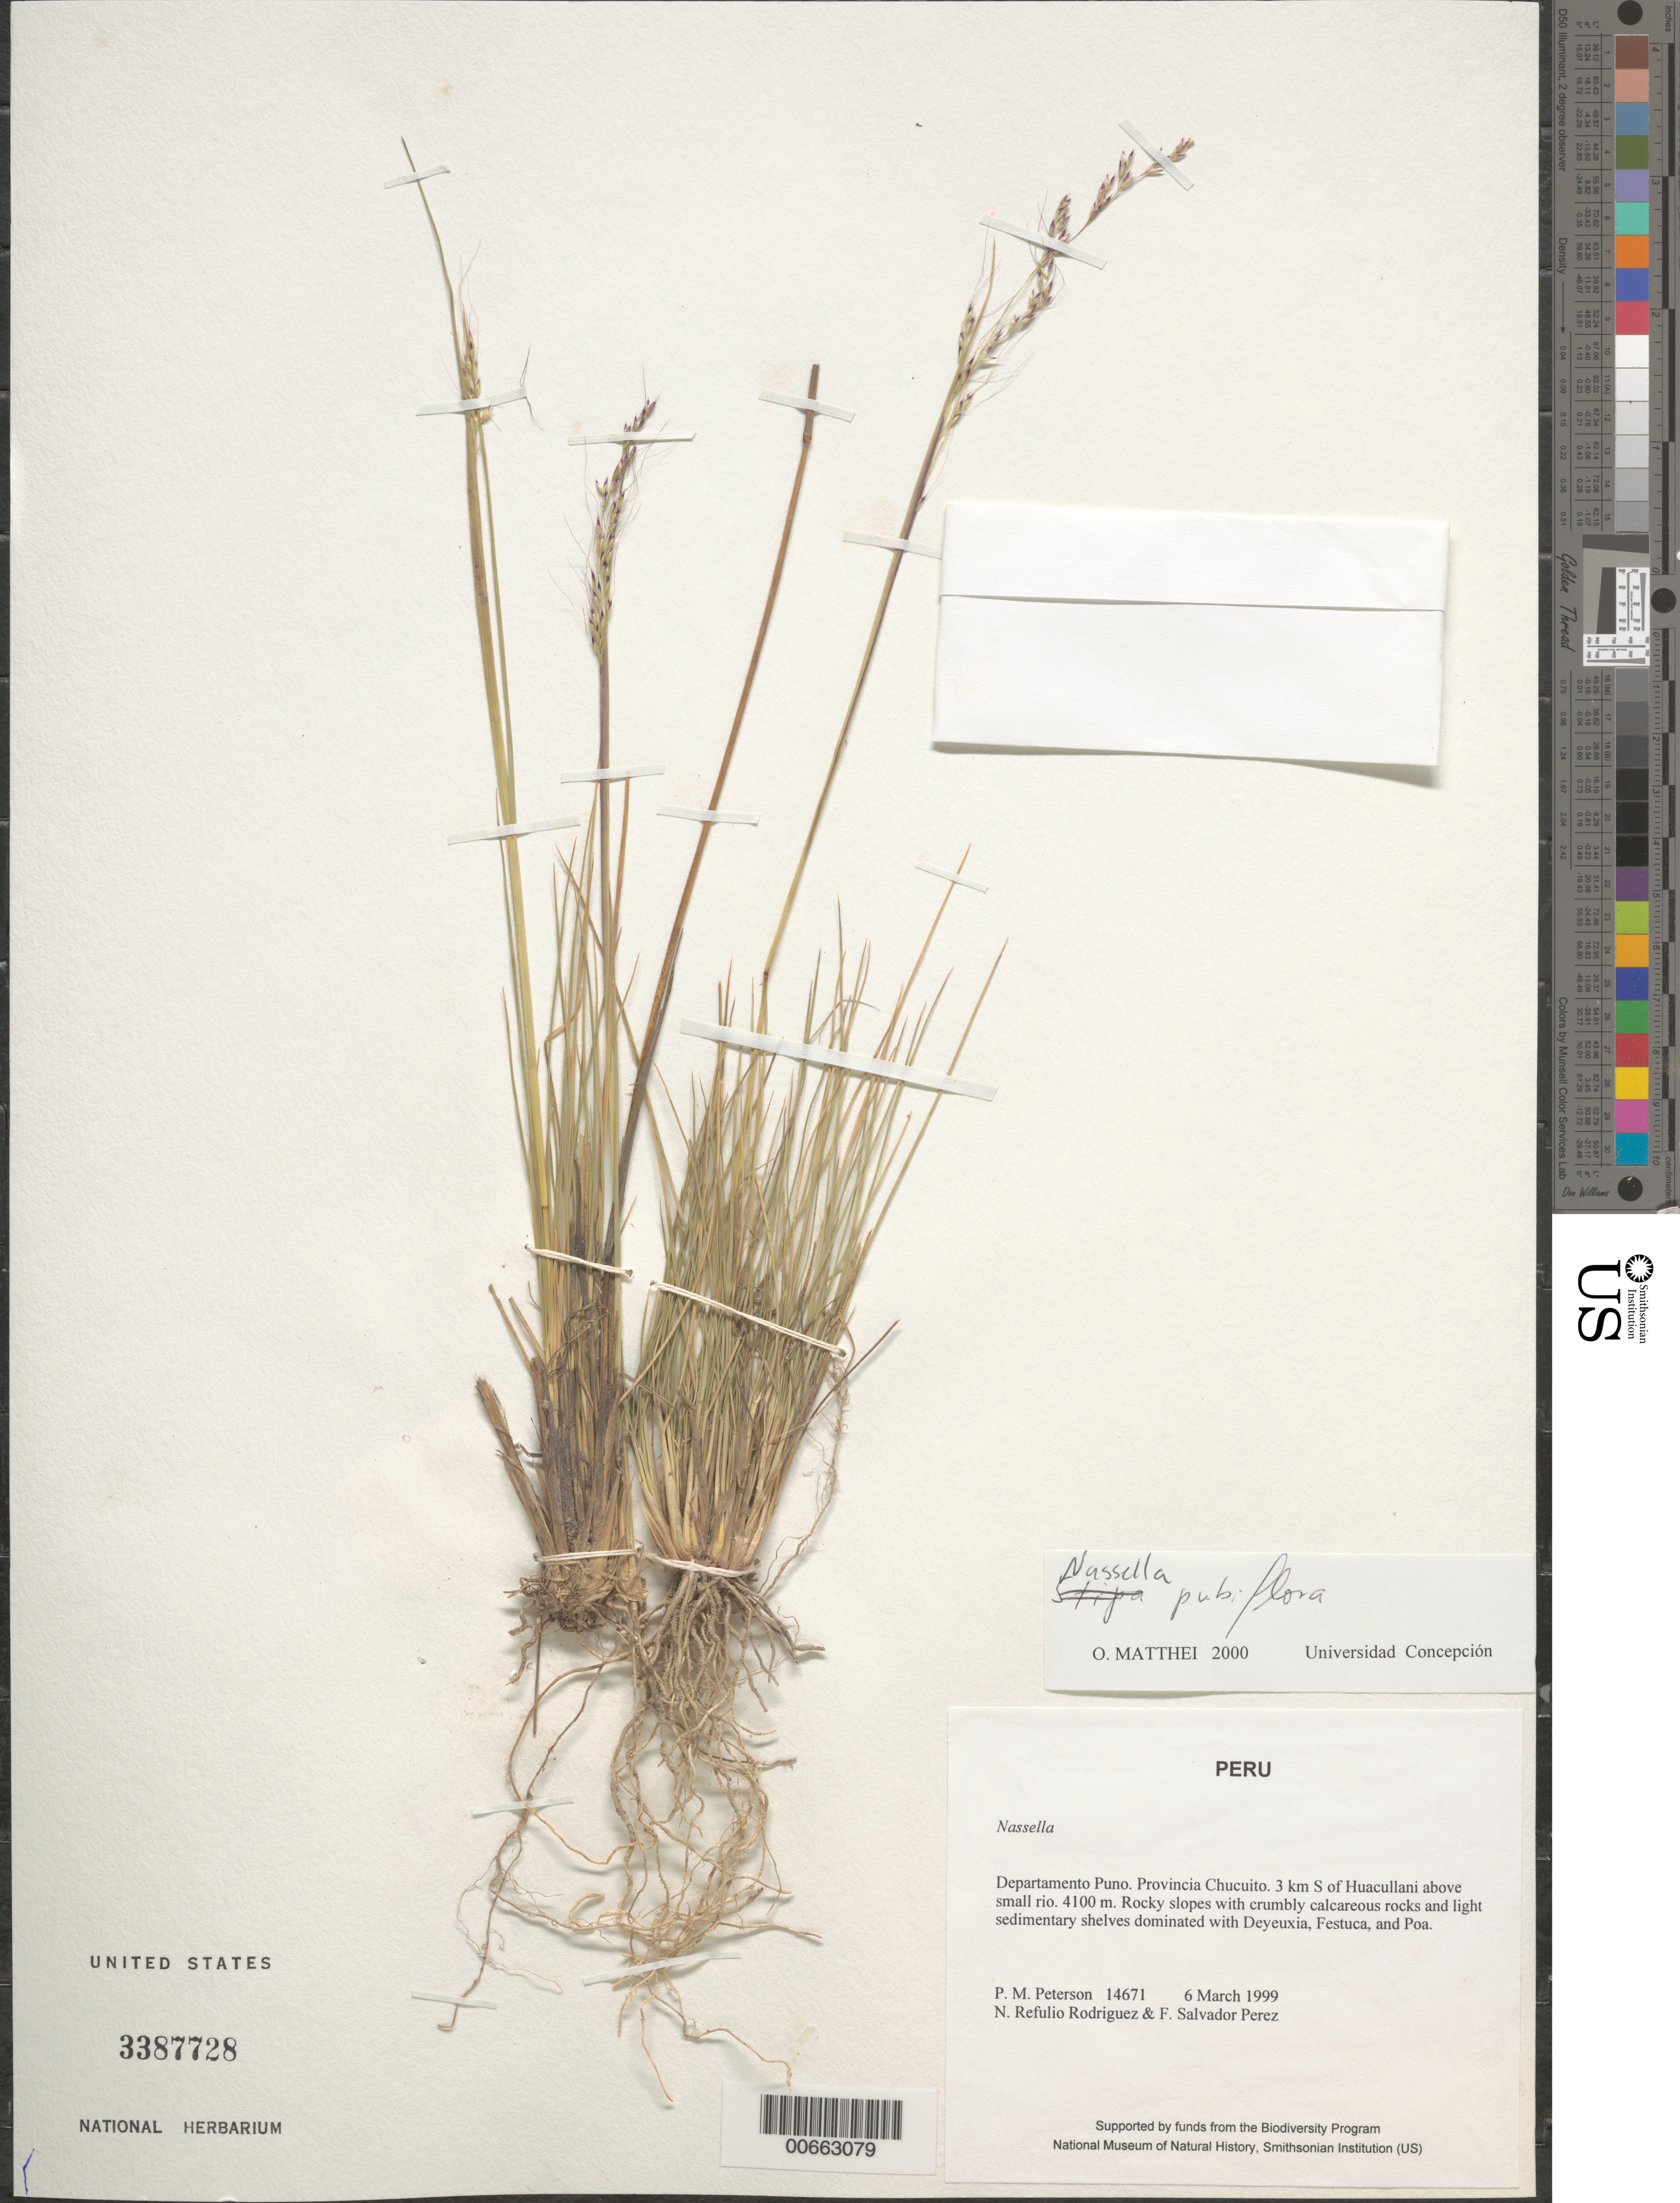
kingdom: Plantae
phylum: Tracheophyta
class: Liliopsida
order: Poales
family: Poaceae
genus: Nassella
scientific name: Nassella pubiflora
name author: (Trin. & Rupr.) É. Desv.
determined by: Matthei, O. R.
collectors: P. M. Peterson, N. Refulio-Rodríguez & F. Salvador Perez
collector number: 14671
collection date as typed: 06 Mar 1999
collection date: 1999-03-06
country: Peru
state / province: Puno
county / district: Chucuito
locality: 3 km S of Huacullani above small rio.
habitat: Rocky slopes with crumbly calcareous rocks and light sedimentary shelves dominated with Deyeuxia, Festuca and Poa.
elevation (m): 4100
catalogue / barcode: US 3387728